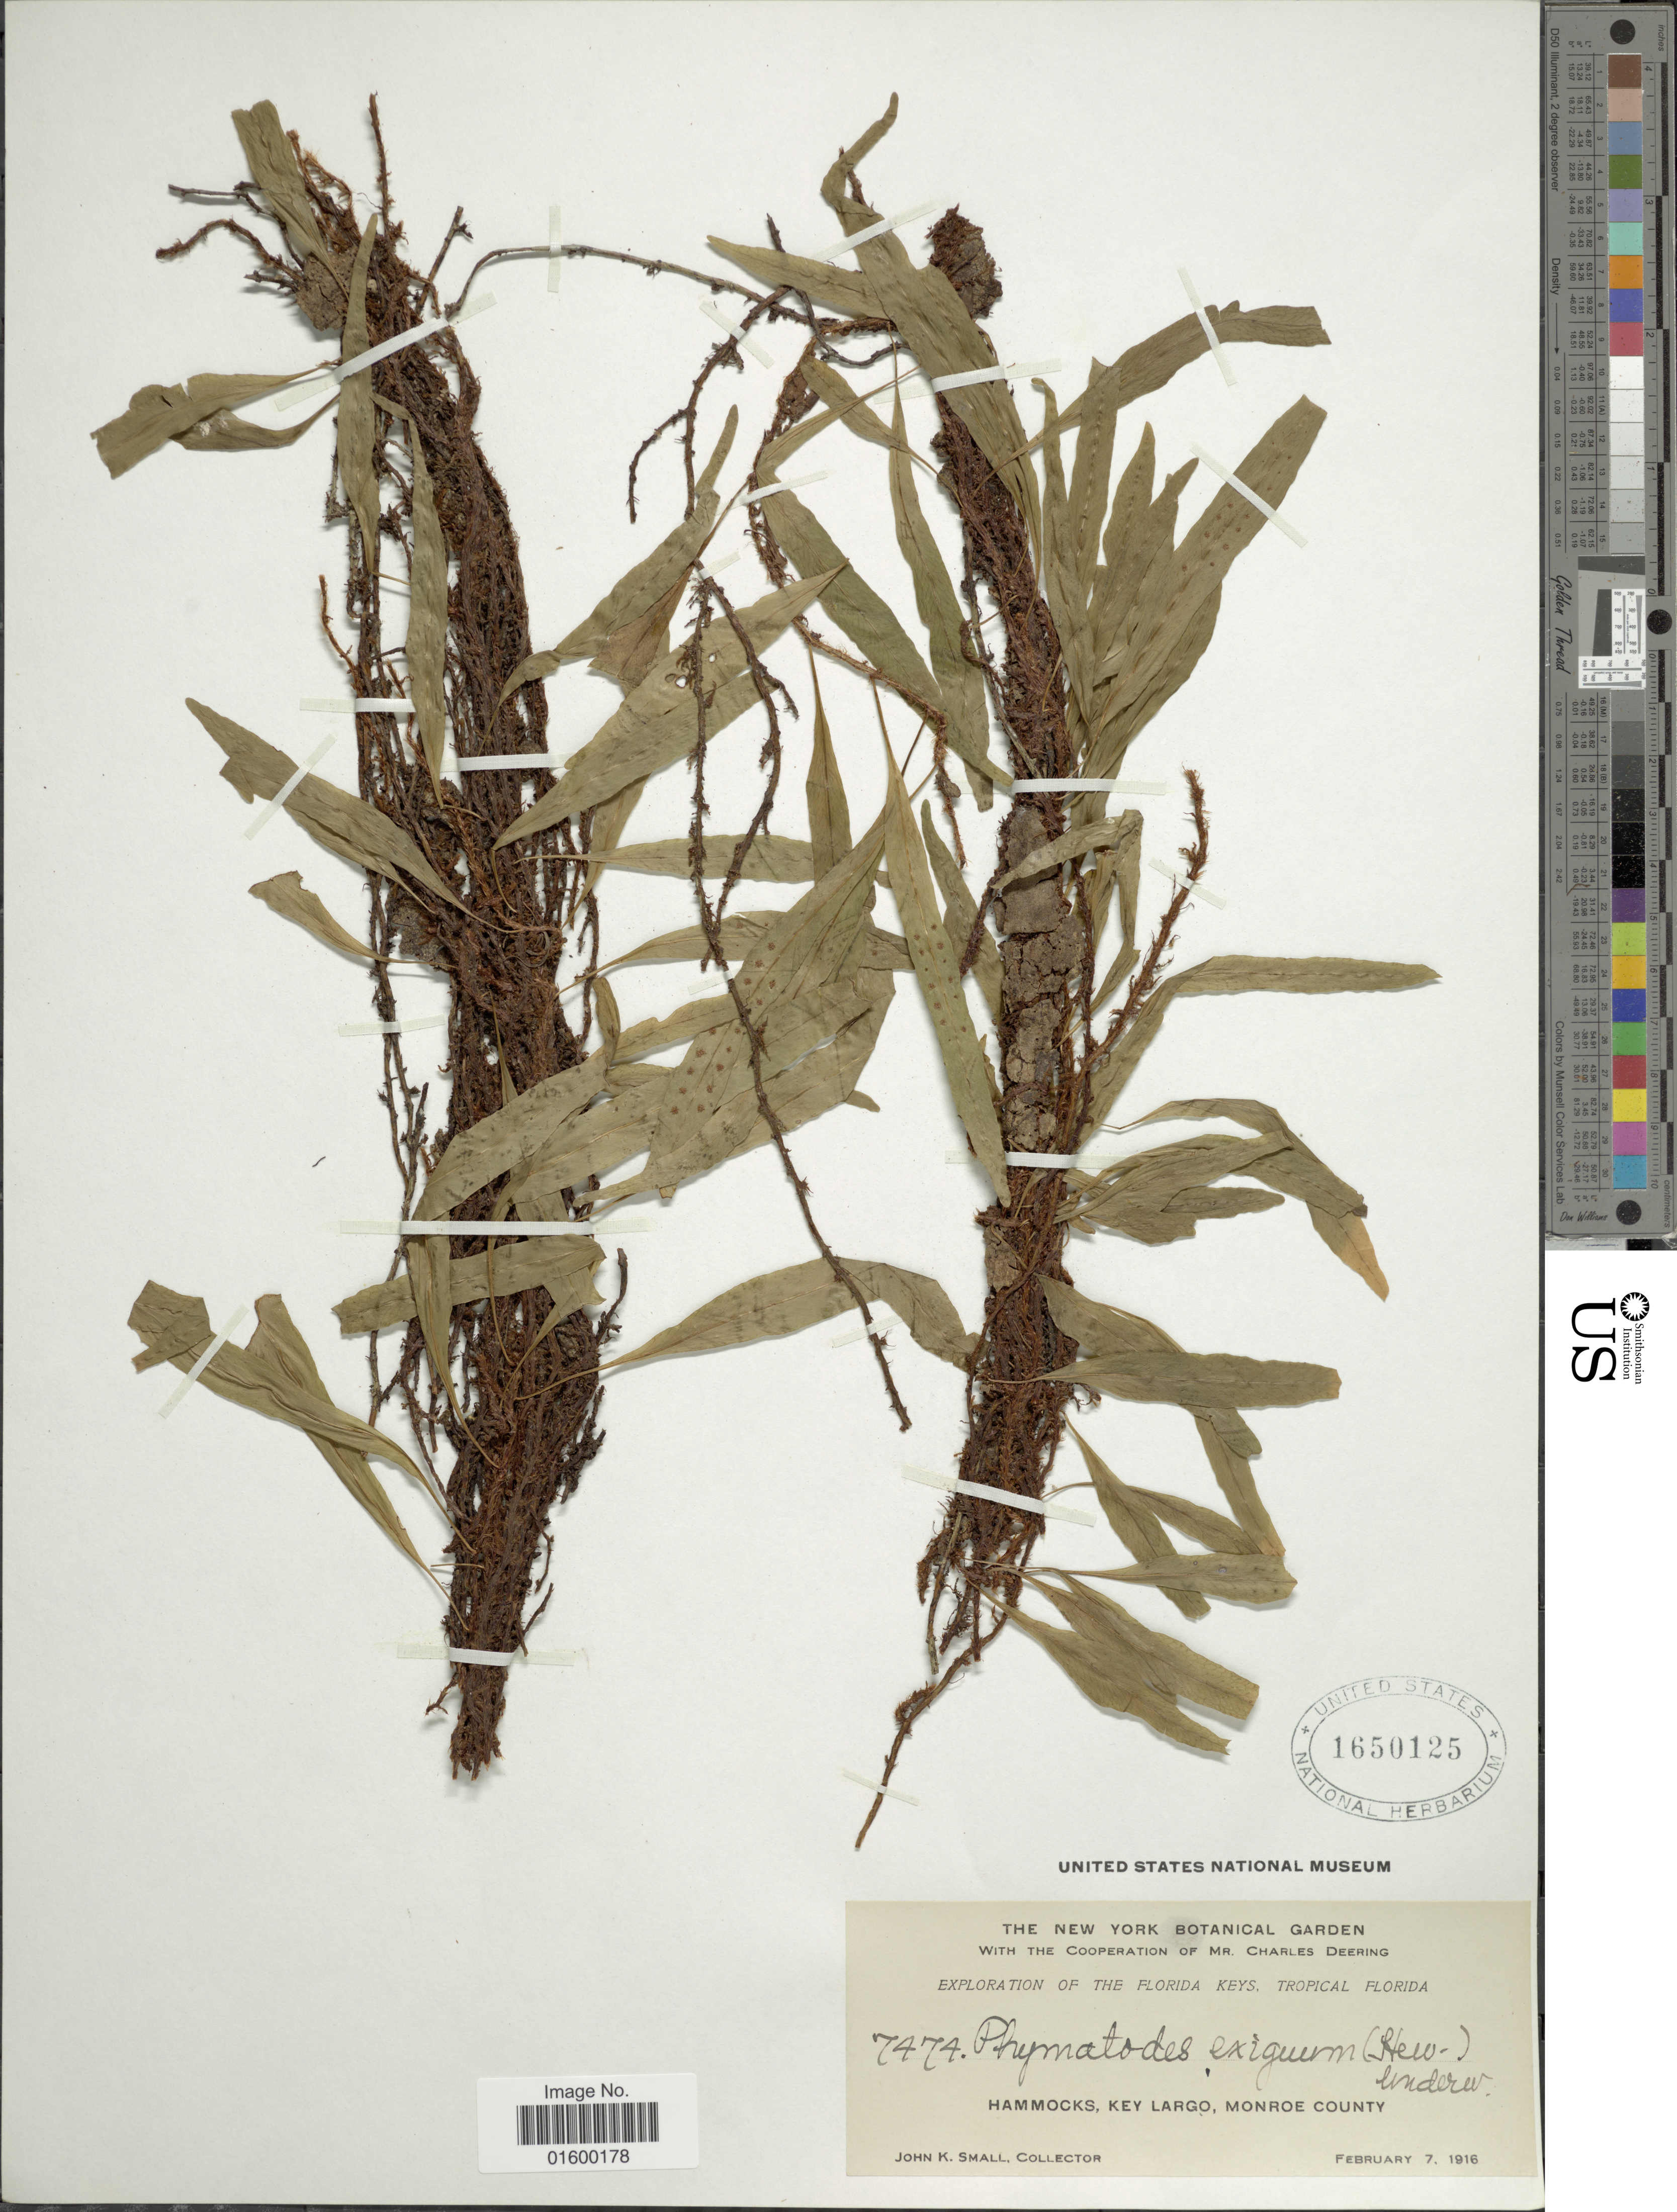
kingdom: Plantae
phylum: Tracheophyta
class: Polypodiopsida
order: Polypodiales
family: Polypodiaceae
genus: Microgramma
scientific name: Microgramma heterophylla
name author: (L.) Wherry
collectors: J. K. Small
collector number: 7474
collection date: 1916-02-07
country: United States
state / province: Florida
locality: Florida Keys, Tropical Florida, Hammocks, Key Largo, Monroe County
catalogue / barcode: US 1650125